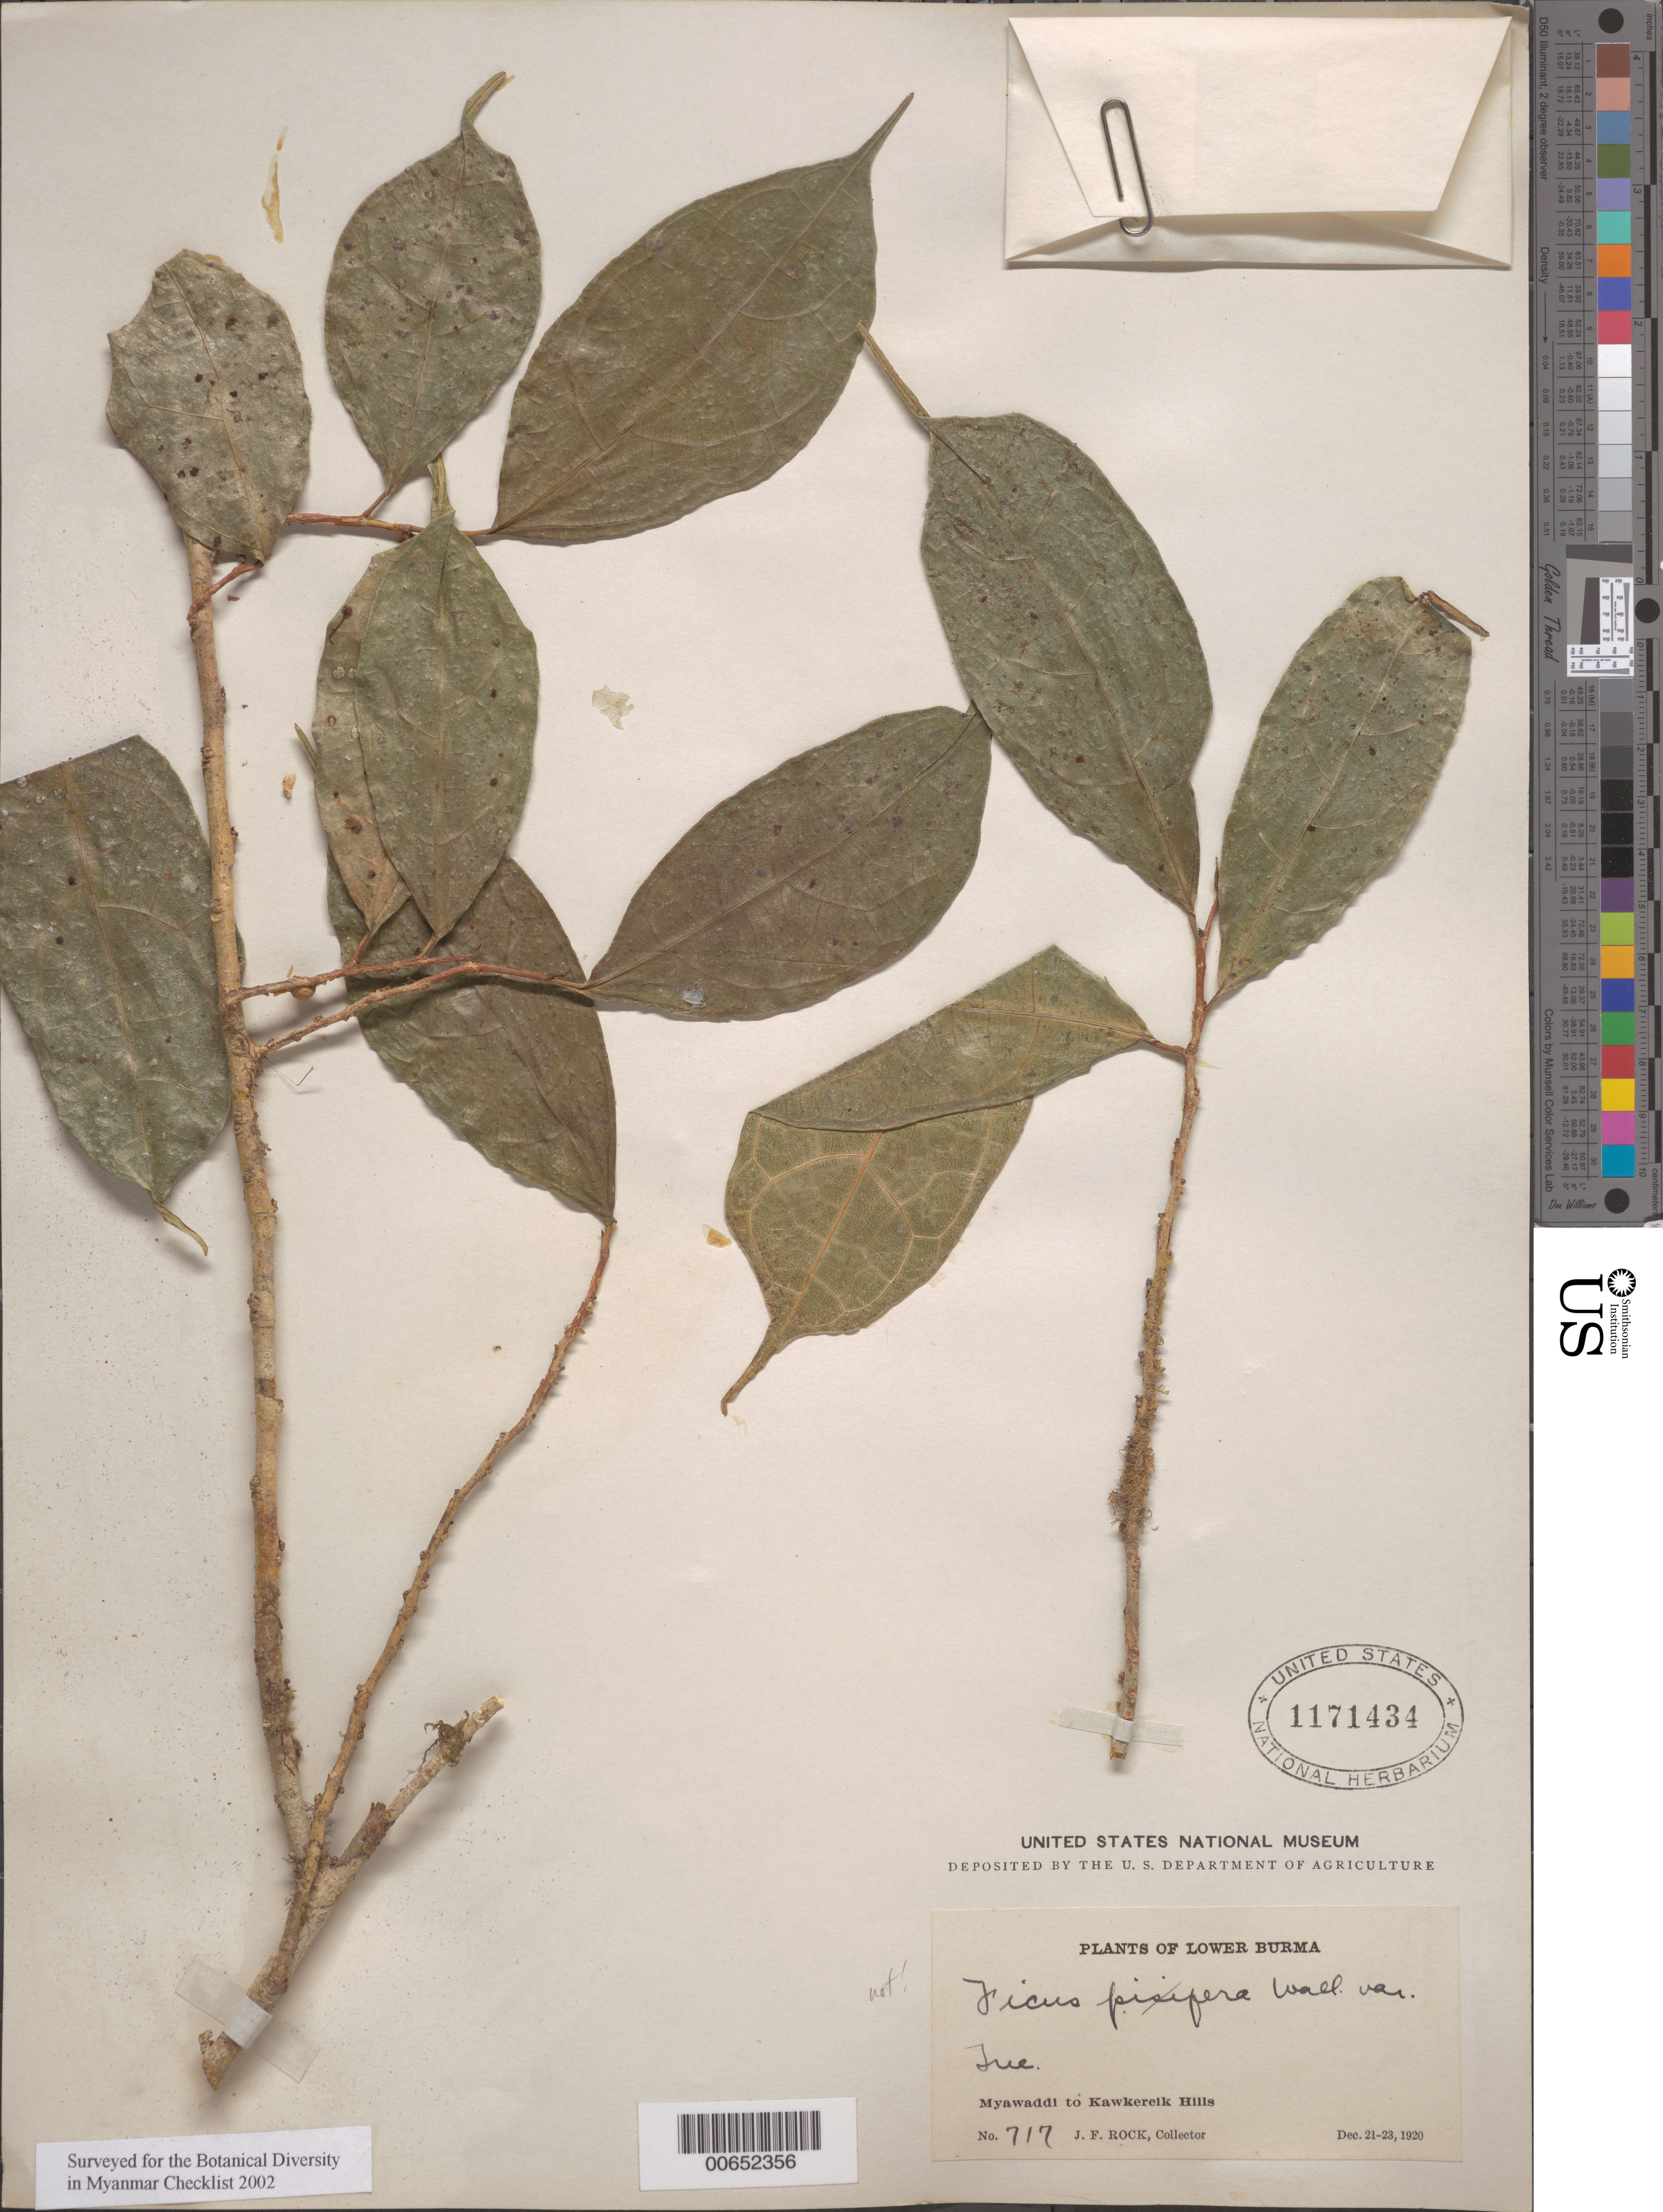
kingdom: Plantae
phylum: Tracheophyta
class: Magnoliopsida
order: Rosales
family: Moraceae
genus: Ficus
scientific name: Ficus pisifera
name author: Wall.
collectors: J. F. Rock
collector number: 717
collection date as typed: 21 Dec 1920 to 23 Dec 1920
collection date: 1920-12-21/1920-12-23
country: Myanmar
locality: Lower Burma, Myawaddi to Kawkereik Hills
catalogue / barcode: US 1171434